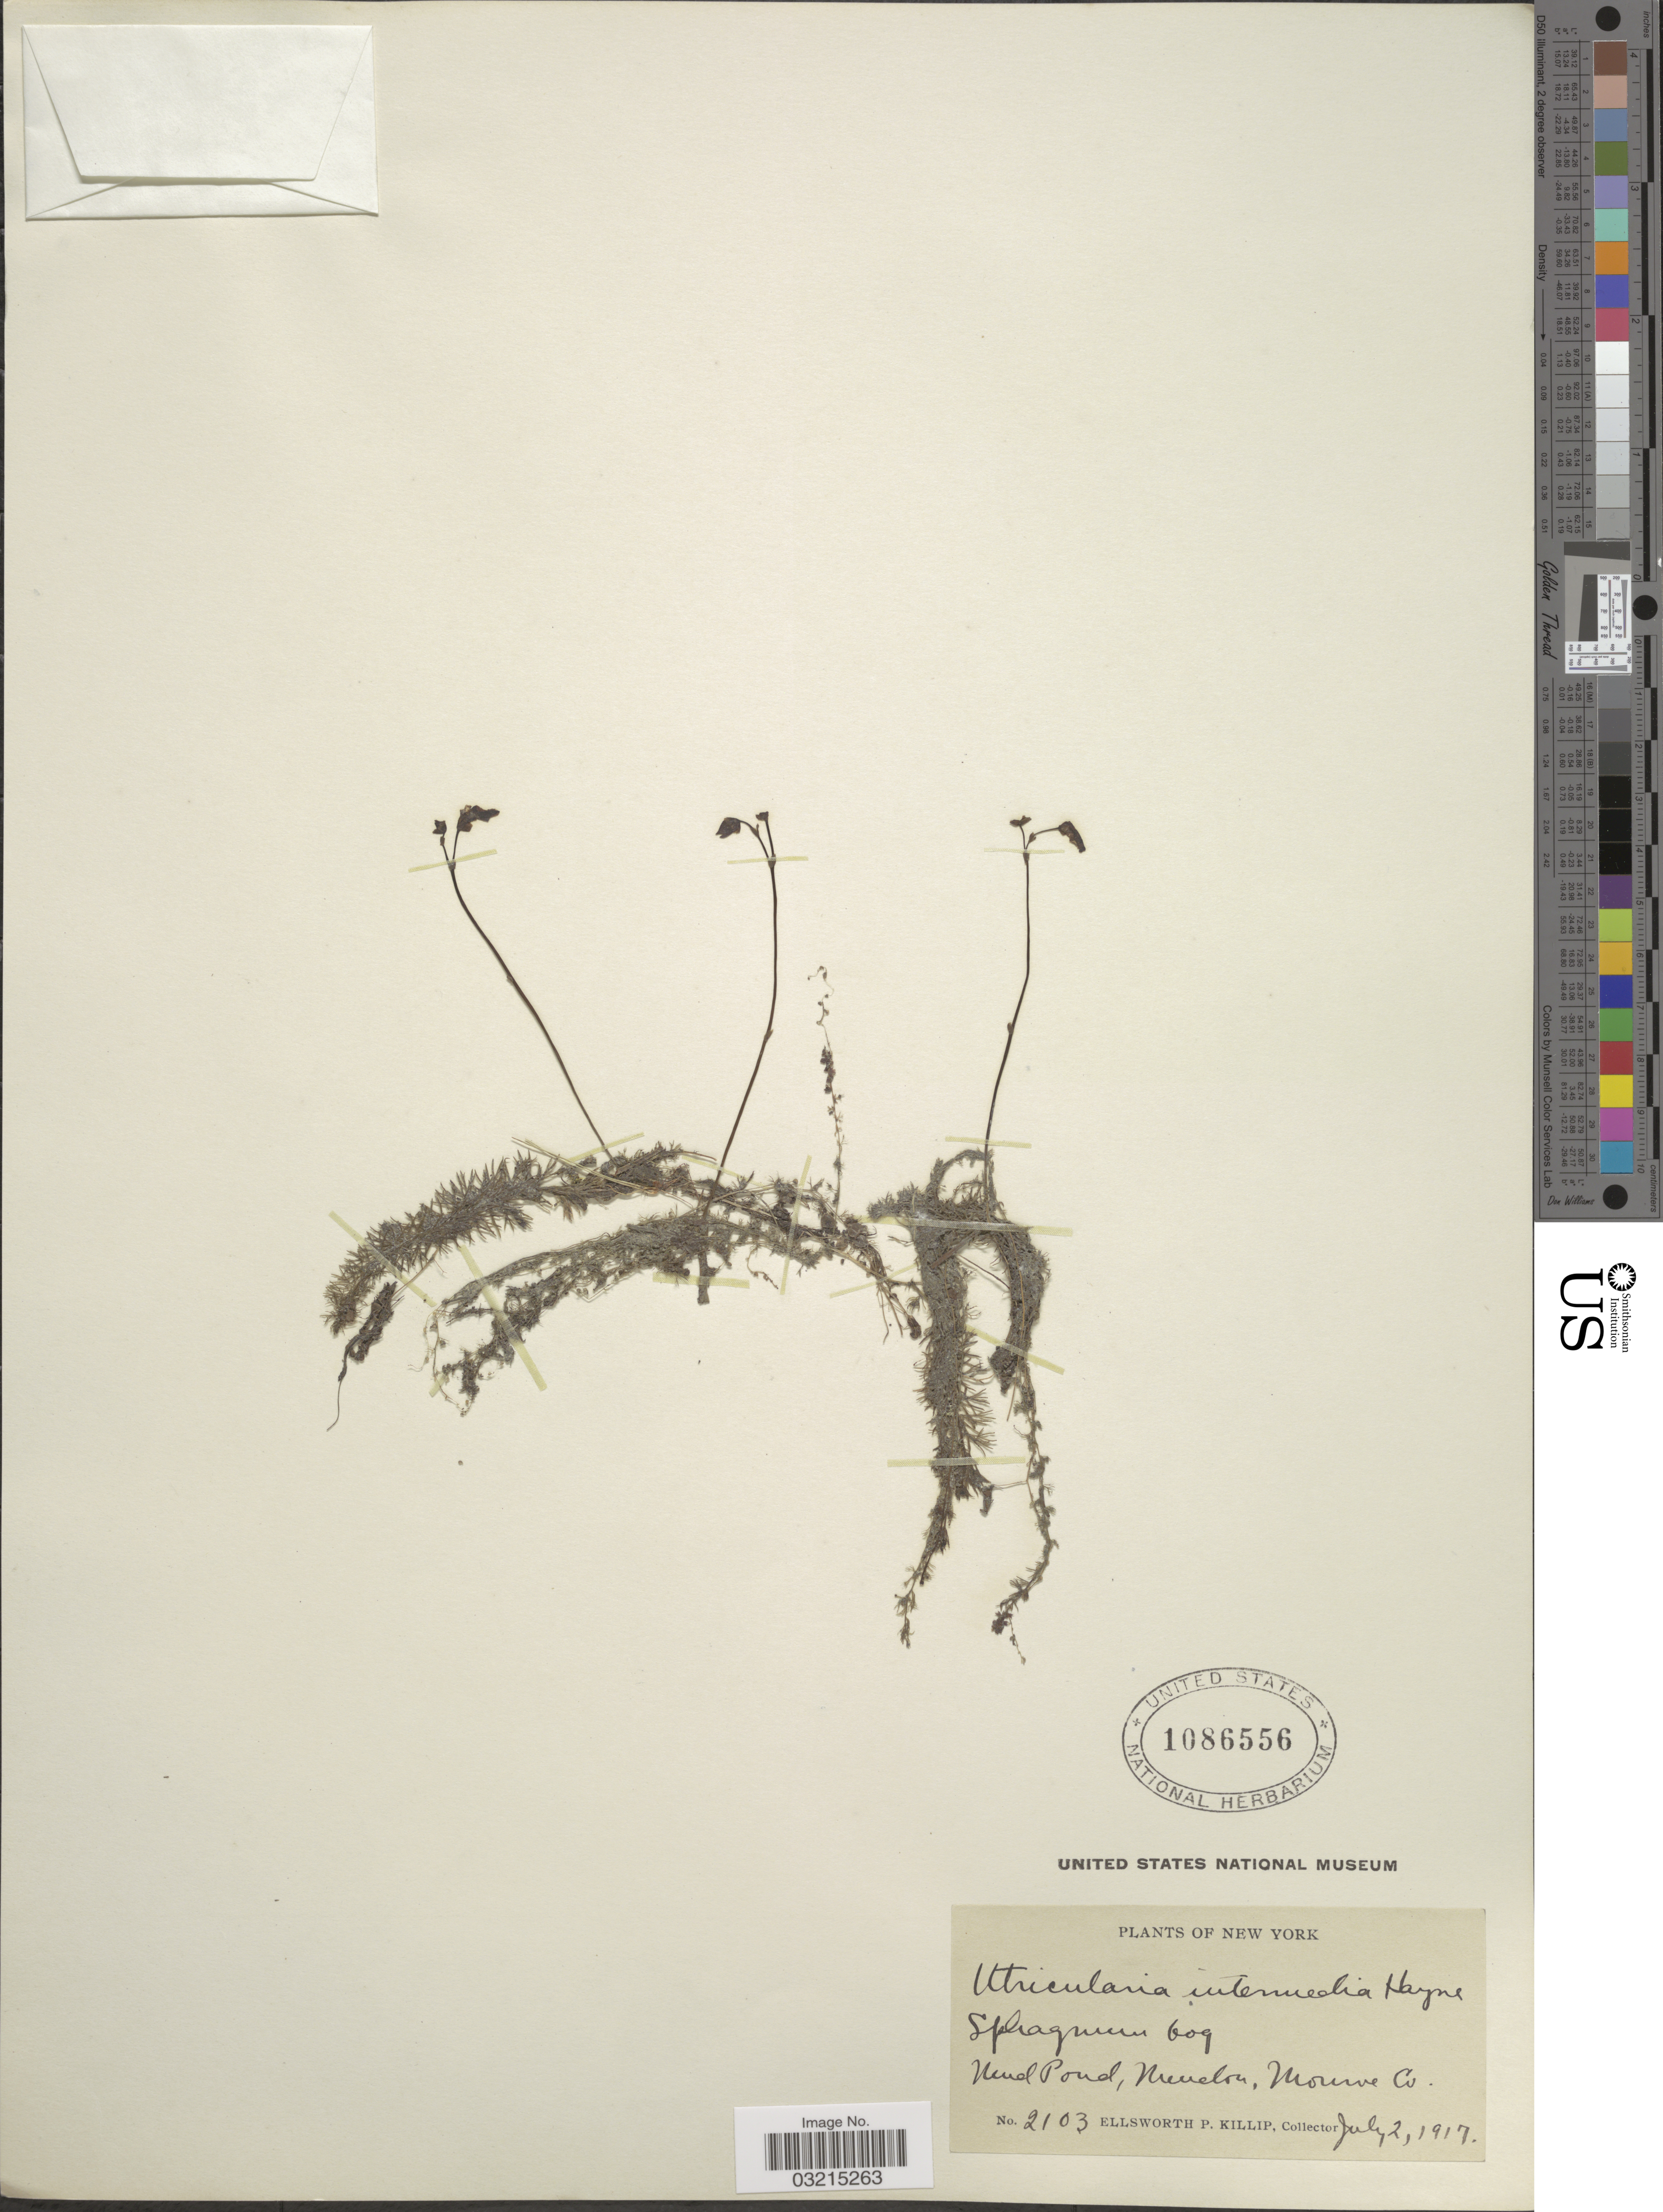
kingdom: Plantae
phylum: Tracheophyta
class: Magnoliopsida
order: Lamiales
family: Lentibulariaceae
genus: Utricularia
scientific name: Utricularia intermedia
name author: Hayne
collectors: E. P. Killip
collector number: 2103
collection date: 1917-07-02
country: United States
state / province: New York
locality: Mud Pond, Mendon, Monroe Co.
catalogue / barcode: US 1086556